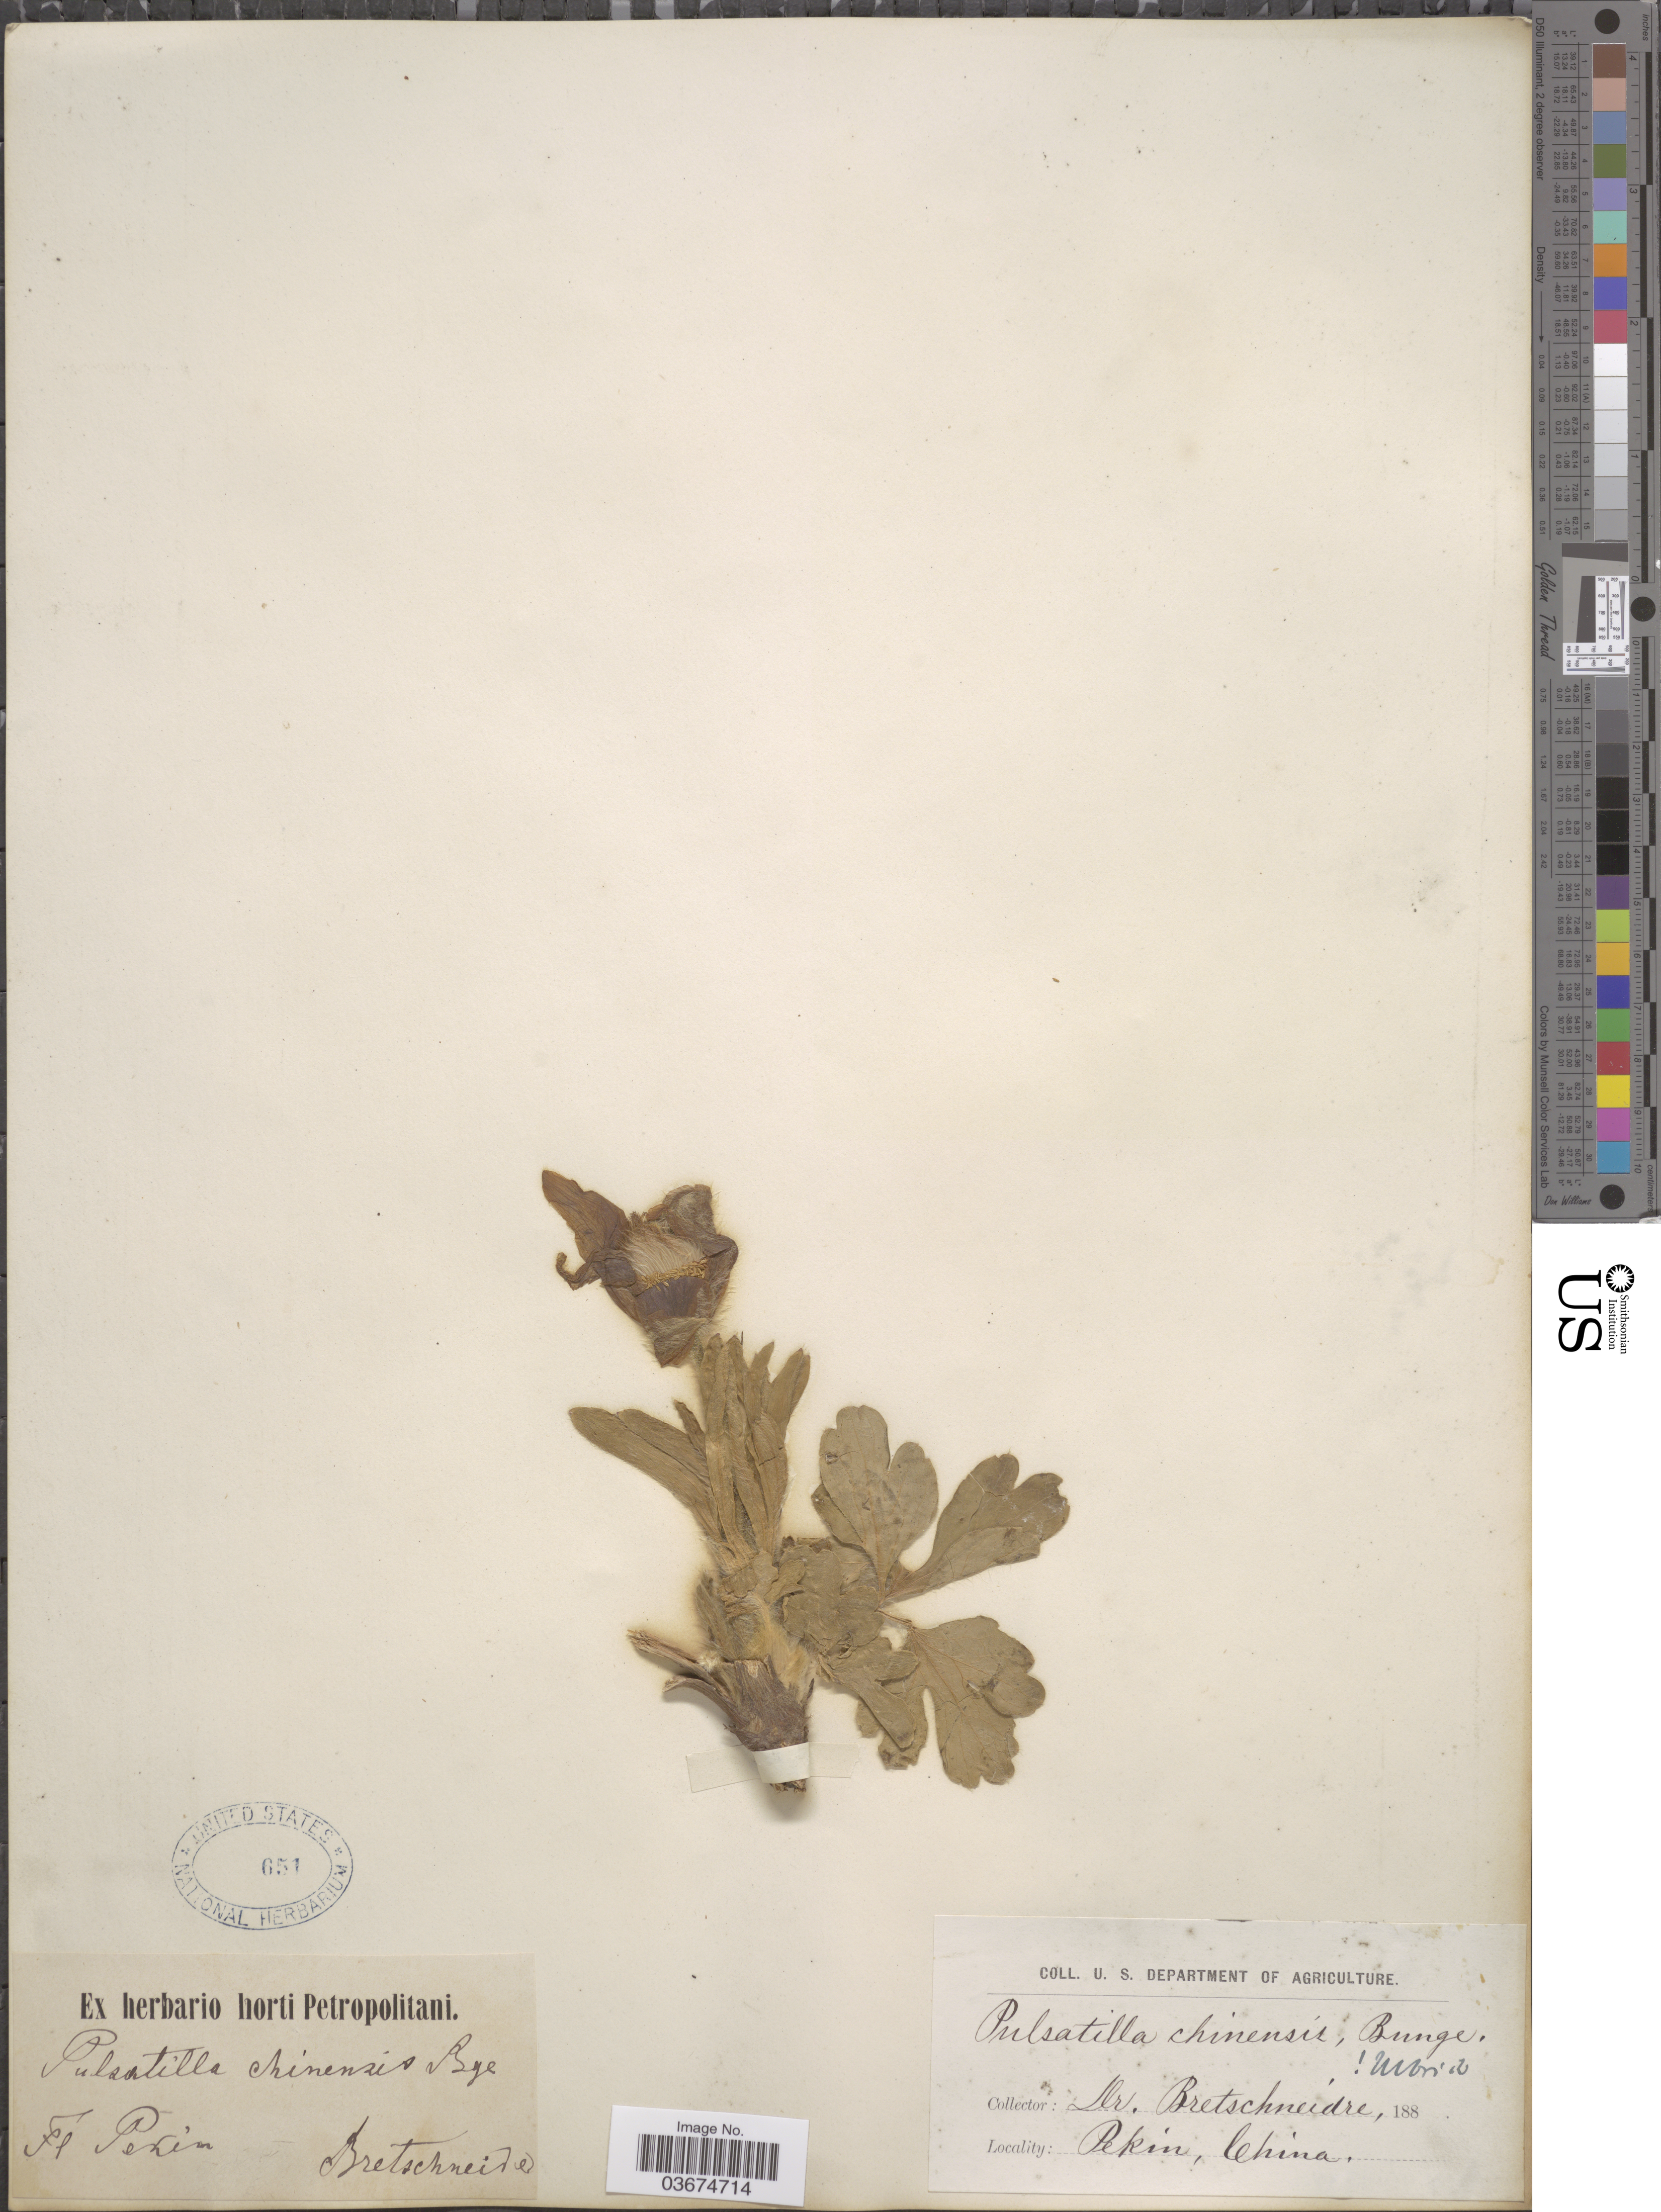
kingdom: Plantae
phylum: Tracheophyta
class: Magnoliopsida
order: Ranunculales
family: Ranunculaceae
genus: Pulsatilla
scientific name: Pulsatilla chinensis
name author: (Bunge) Regel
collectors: Bretschneidre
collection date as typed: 188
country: China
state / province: Beijing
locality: Pekin.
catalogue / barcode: US 651